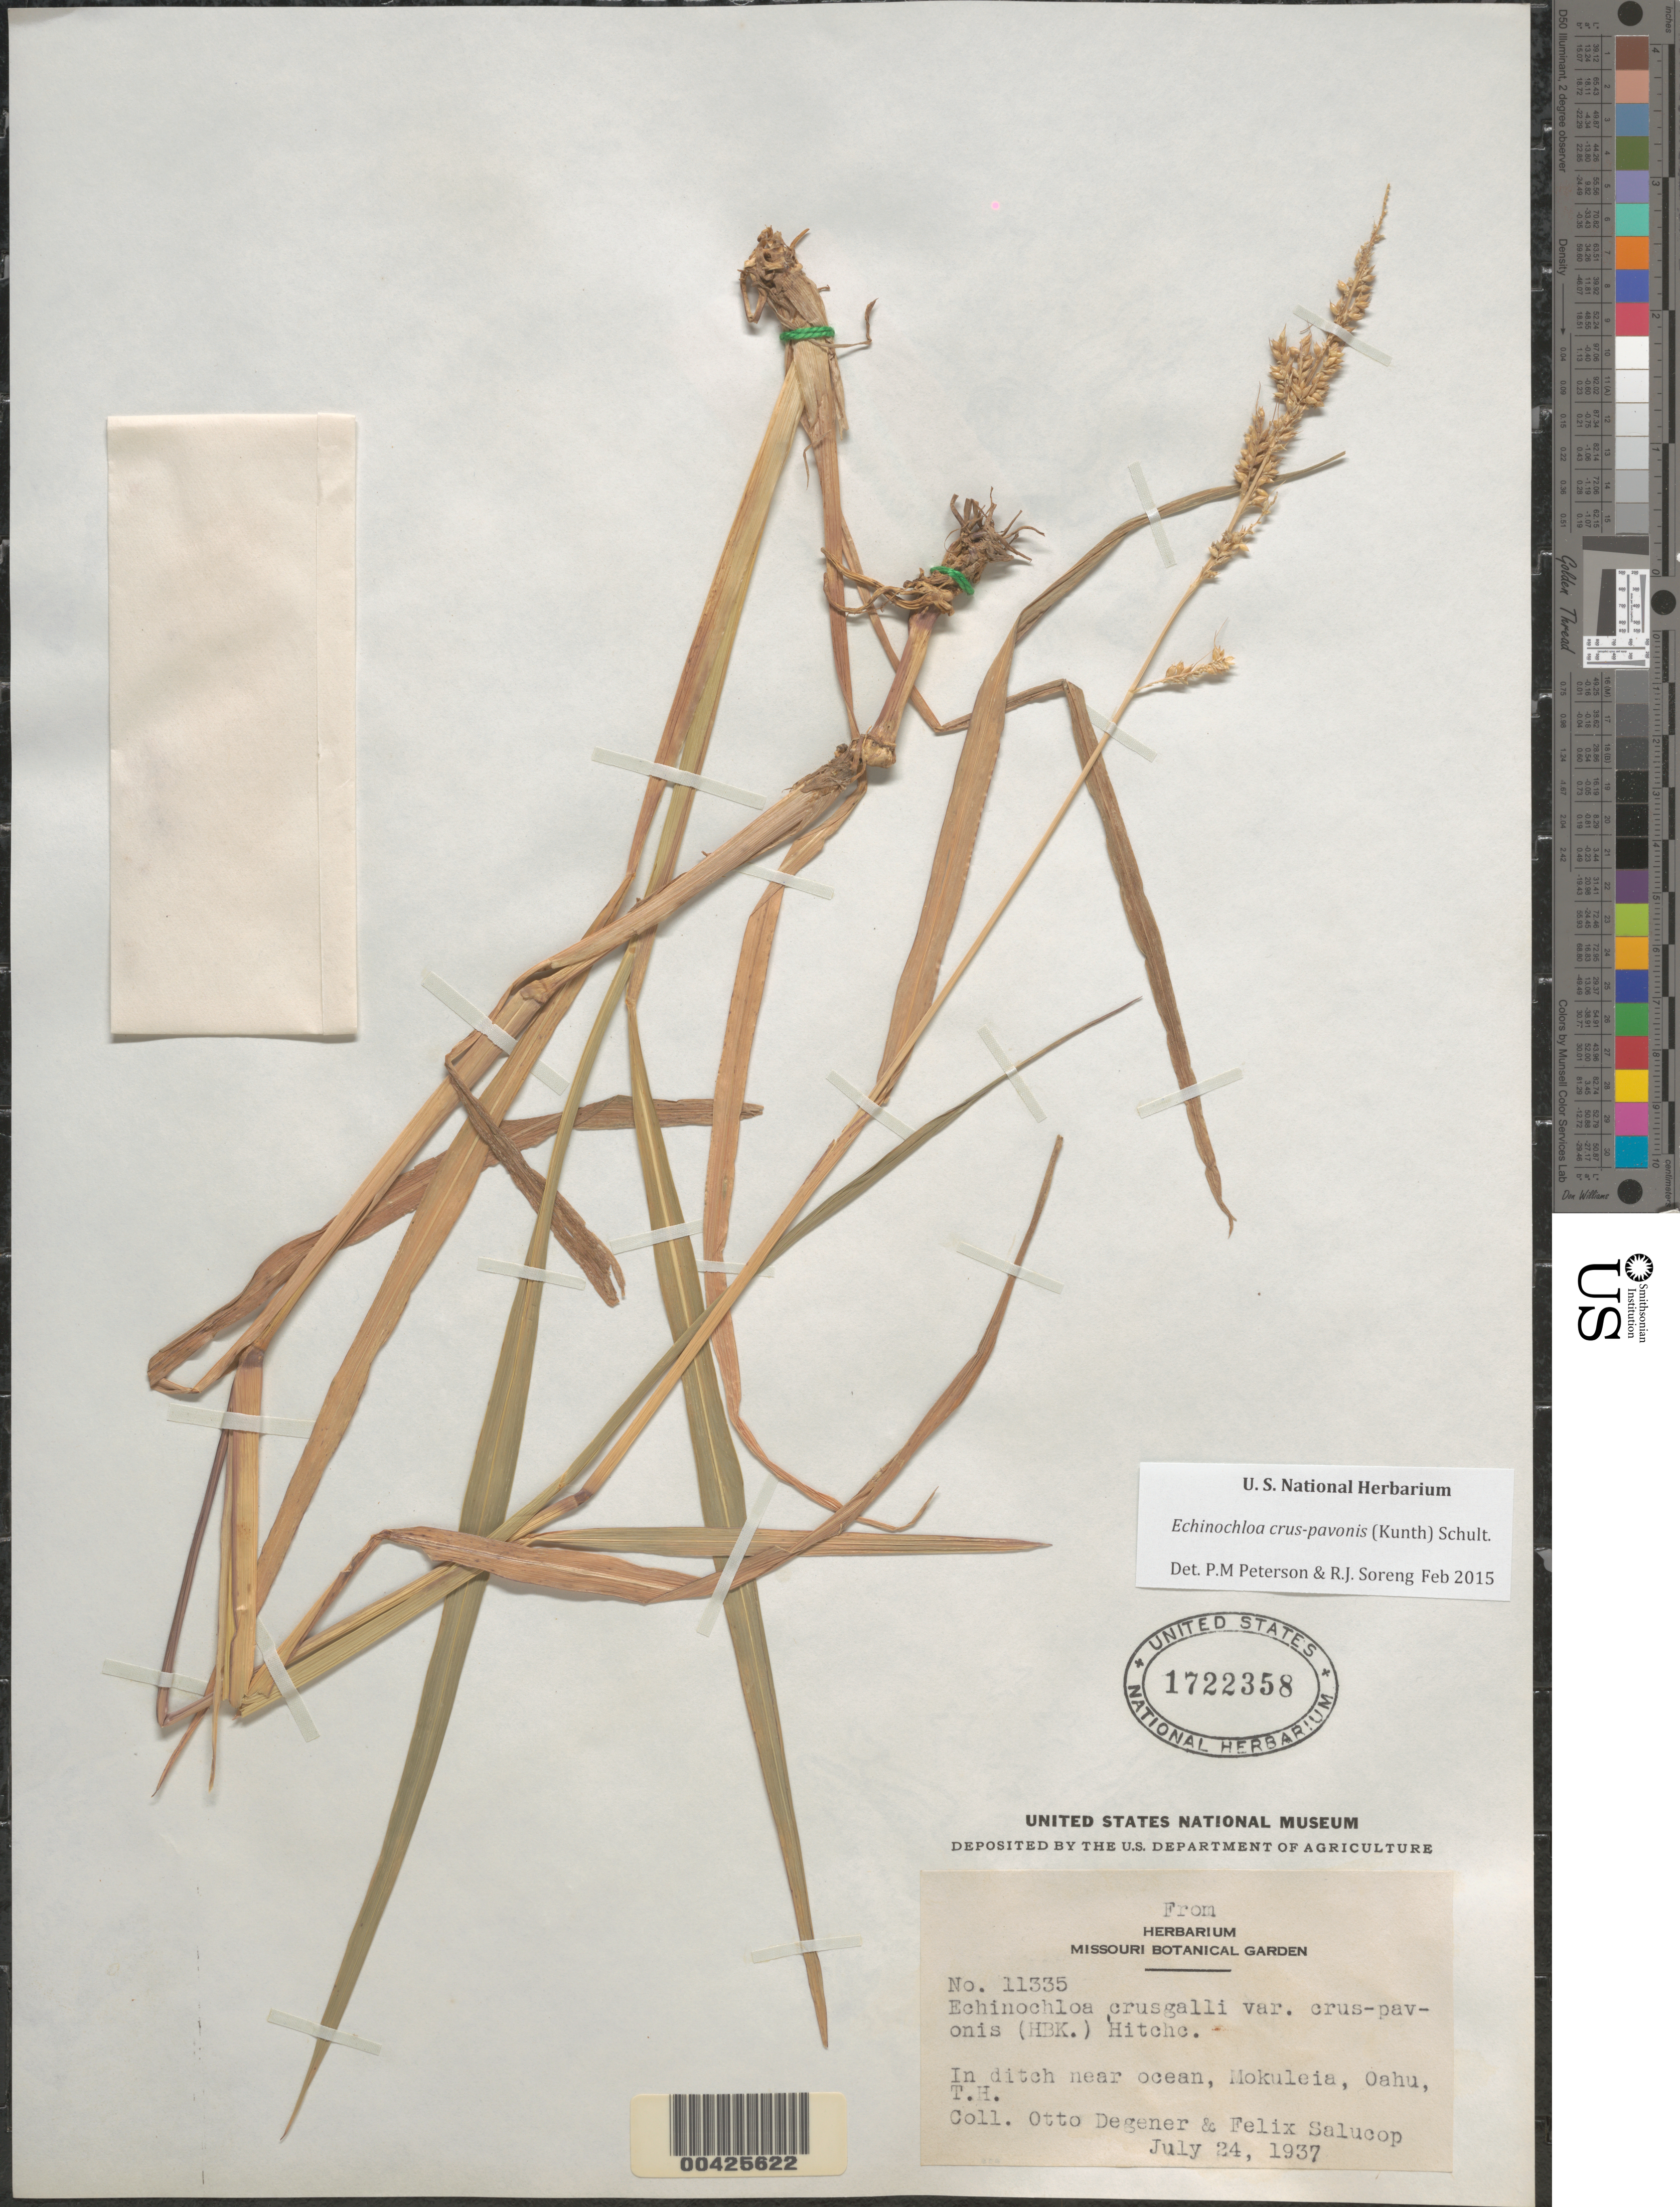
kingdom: Plantae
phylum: Tracheophyta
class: Liliopsida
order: Poales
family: Poaceae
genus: Echinochloa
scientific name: Echinochloa crus-galli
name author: (L.) P. Beauv.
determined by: Wagner, W. L., (BOT), Smithsonian Institution - National Museum of Natural History (UNITED STATES)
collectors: O. Degener & F. Salucop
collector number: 11335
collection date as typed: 24 Jul 1937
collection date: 1937-07-24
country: United States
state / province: Hawaii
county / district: Honolulu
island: Oahu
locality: In ditch near ocean, Mokuleia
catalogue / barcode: US 1722358